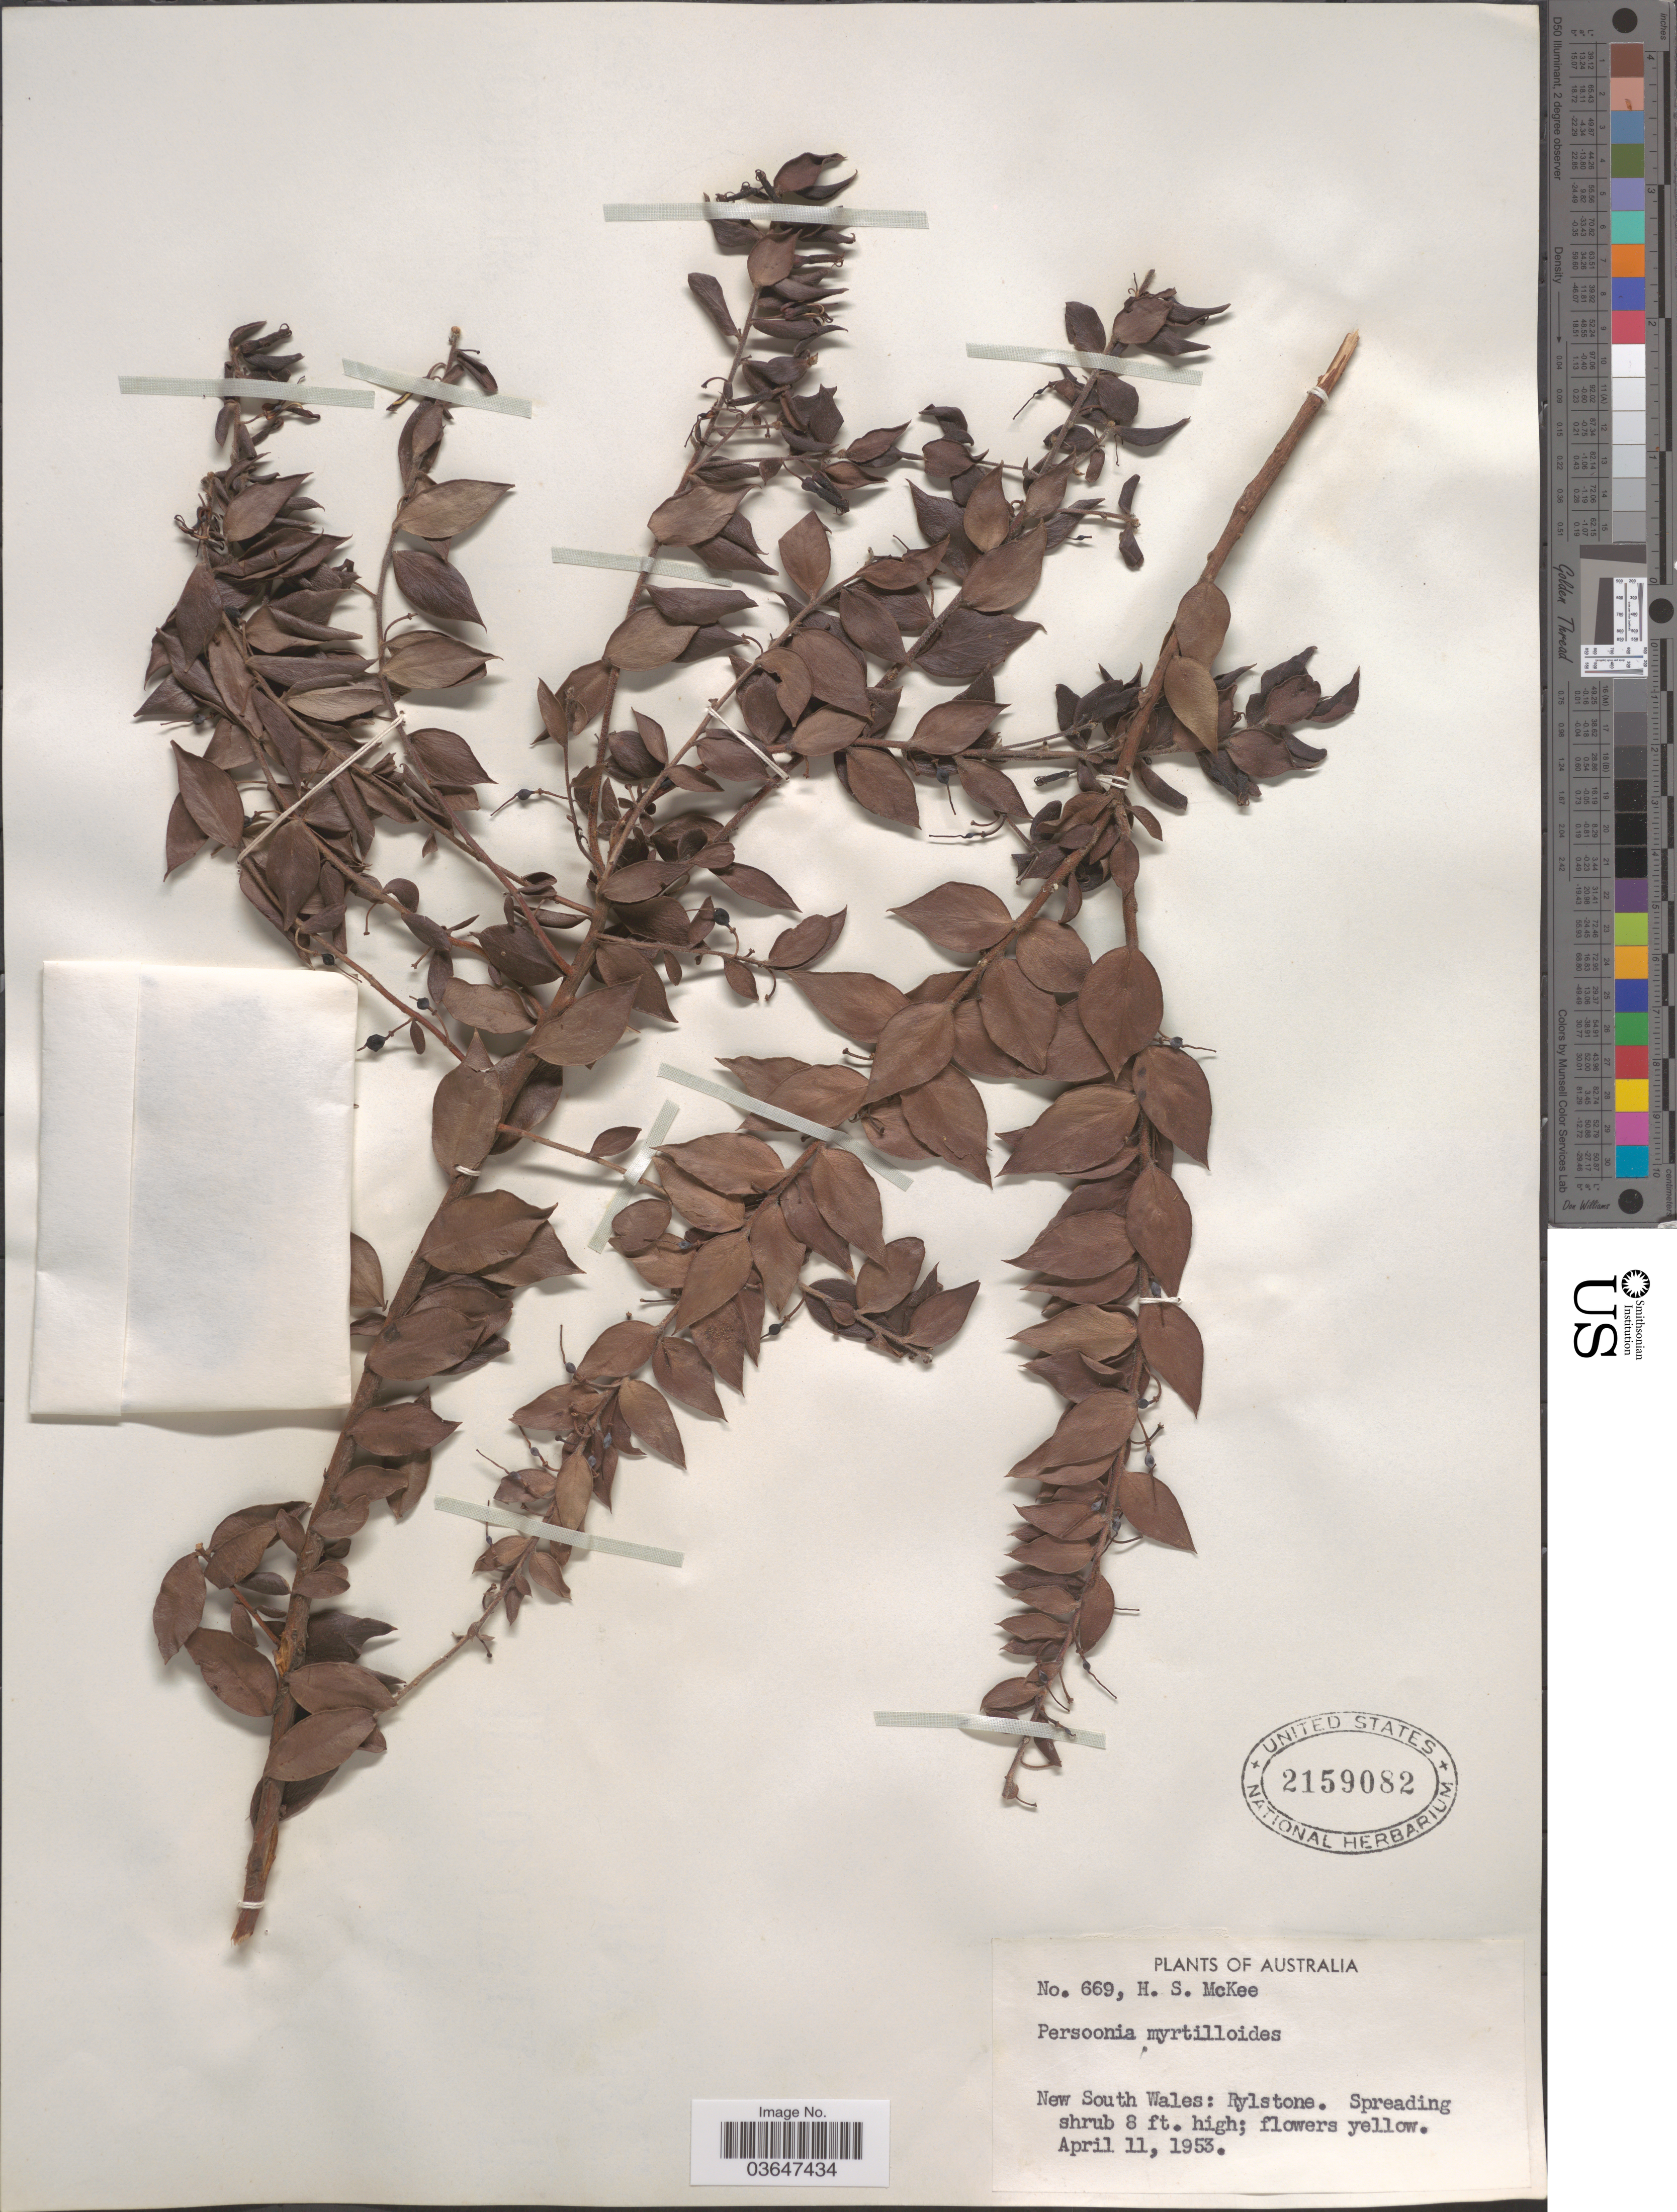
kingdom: Plantae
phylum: Tracheophyta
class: Magnoliopsida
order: Proteales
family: Proteaceae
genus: Persoonia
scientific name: Persoonia myrtilloides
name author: Sieber ex Schult.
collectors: H. S. McKee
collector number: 669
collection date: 1953-04-11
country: Australia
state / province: New South Wales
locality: Rylstone.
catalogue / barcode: US 2159082